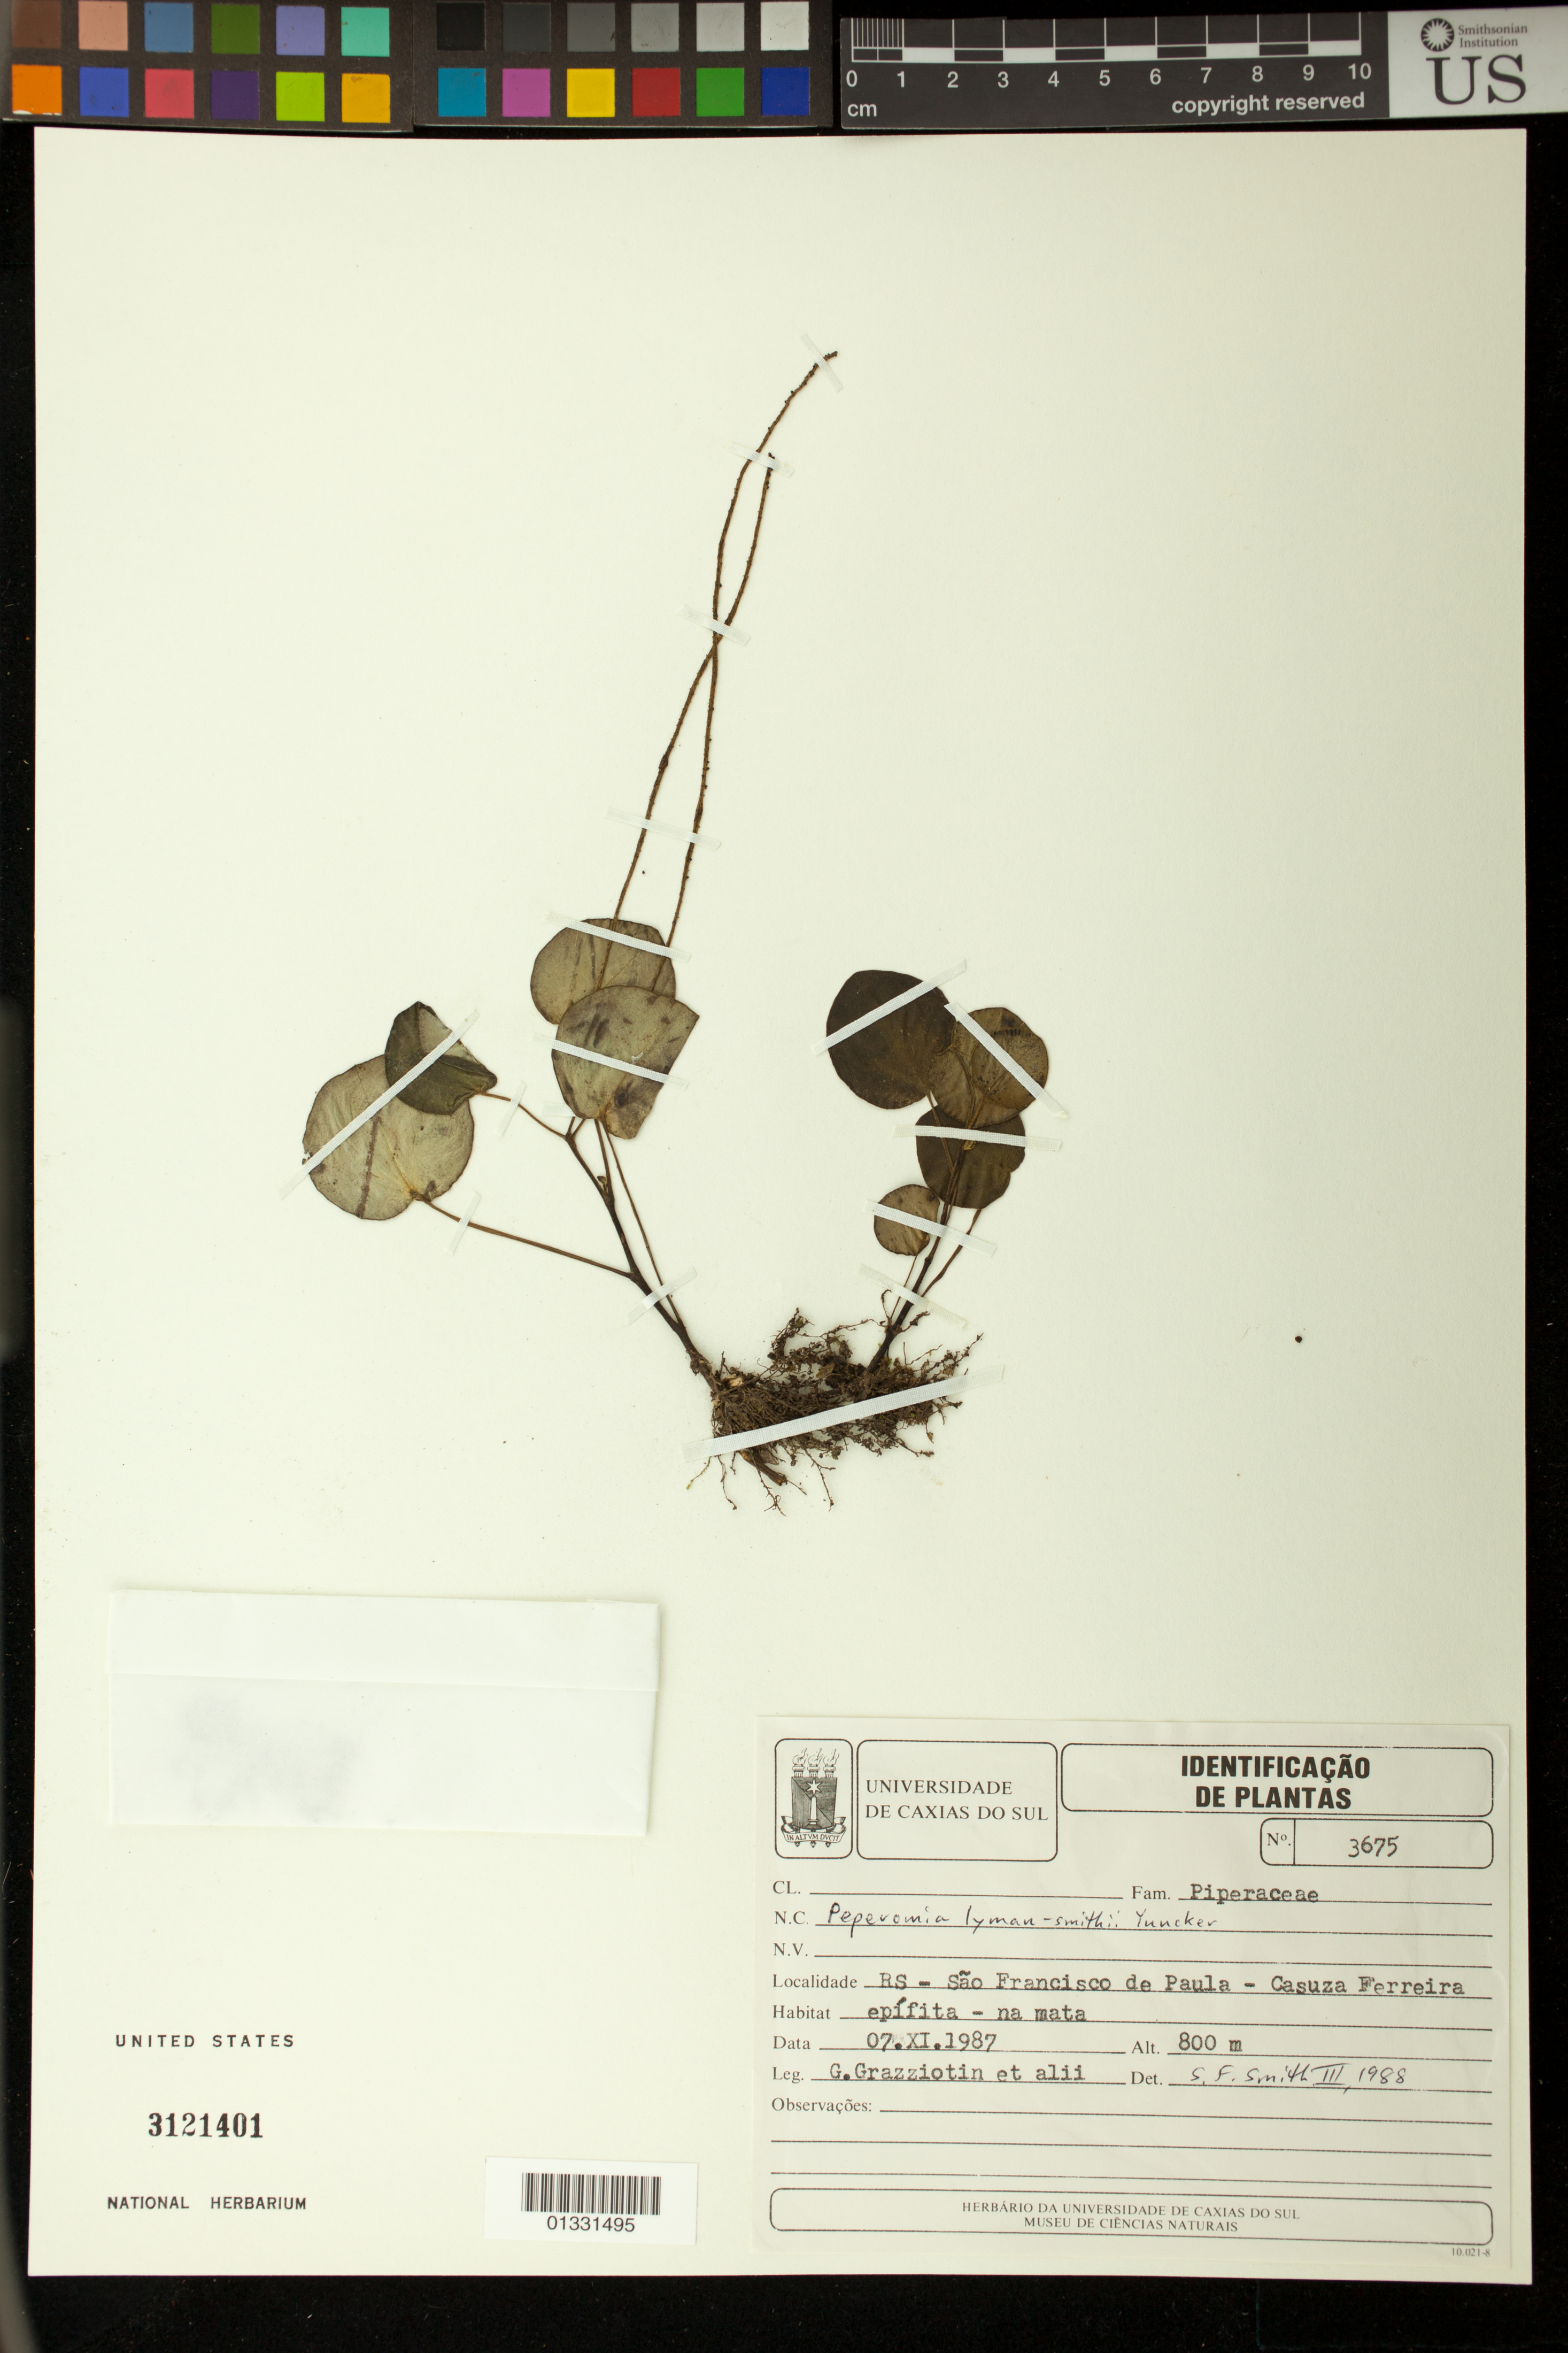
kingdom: Plantae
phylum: Tracheophyta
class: Magnoliopsida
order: Piperales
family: Piperaceae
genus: Peperomia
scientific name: Peperomia lyman-smithii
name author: Yunck.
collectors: G. Grazziotin & et al.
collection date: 1987-11-07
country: Brazil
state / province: Rio Grande do Sul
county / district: São Francisco de Paula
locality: Cazuza Ferreira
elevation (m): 800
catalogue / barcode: US 3121401